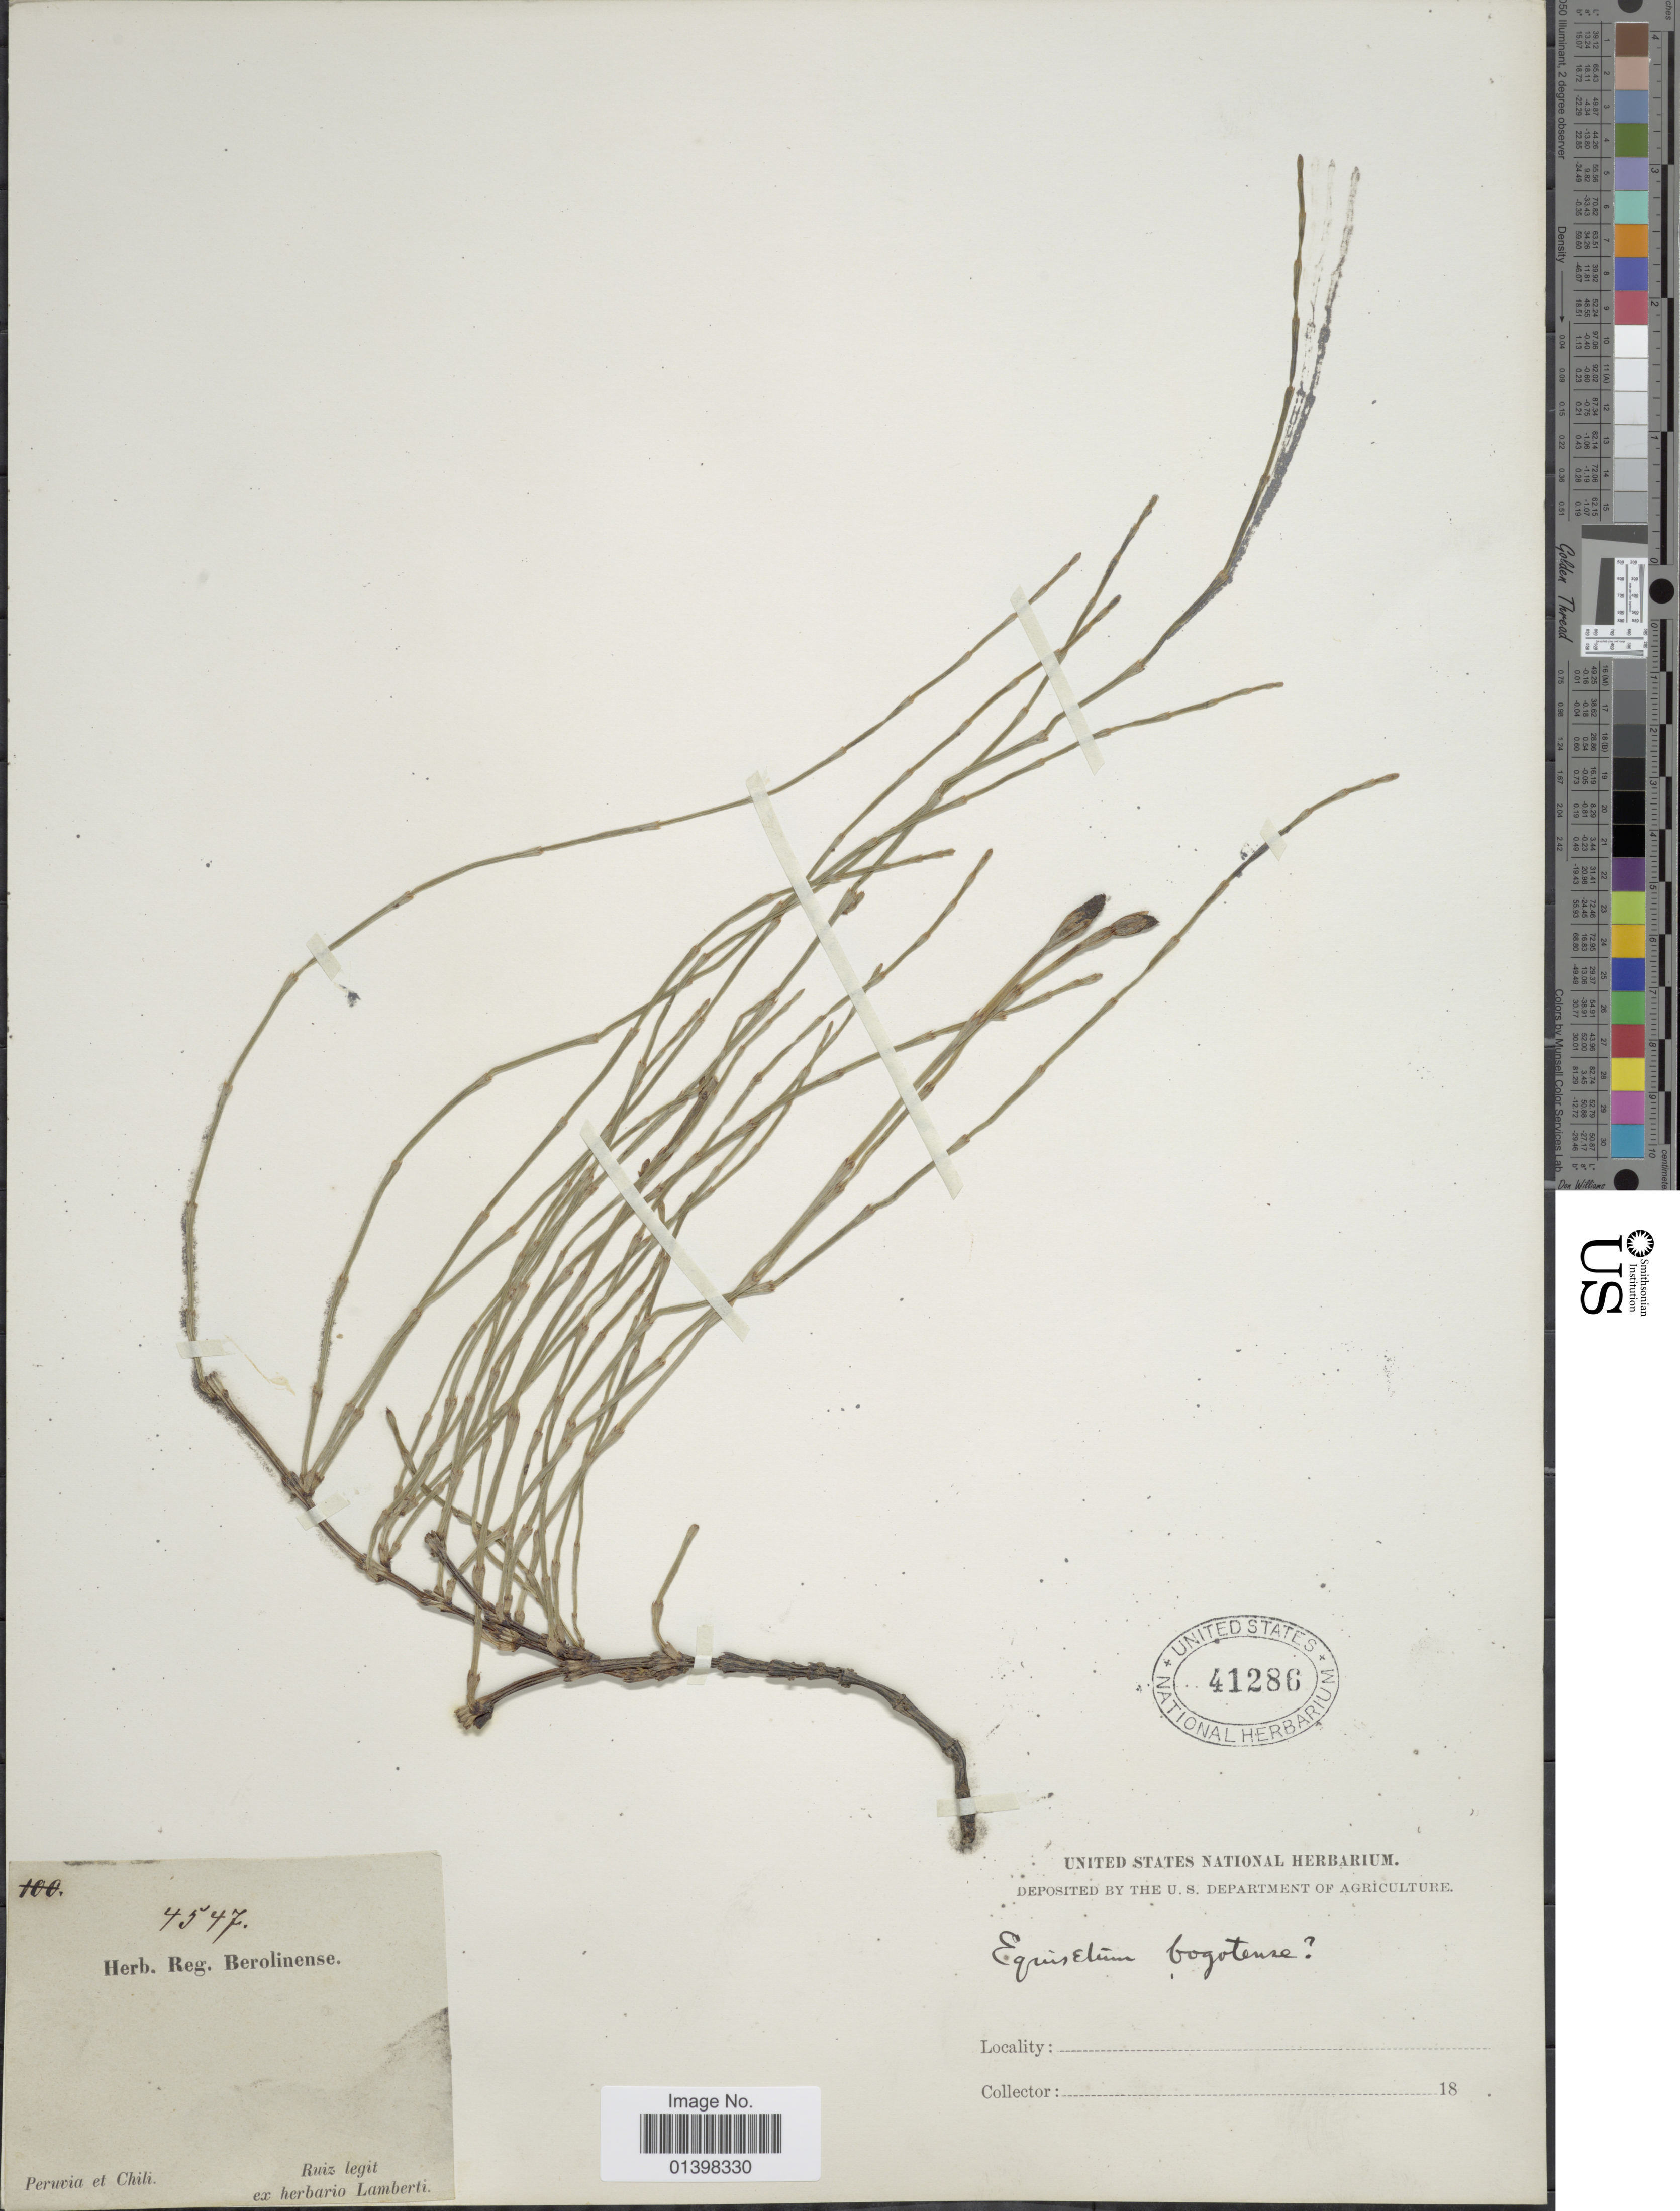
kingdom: Plantae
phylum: Tracheophyta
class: Polypodiopsida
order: Equisetales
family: Equisetaceae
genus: Equisetum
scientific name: Equisetum bogotense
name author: Kunth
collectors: Ruiz, --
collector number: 4547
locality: Peruvia et Chili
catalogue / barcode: US 41286